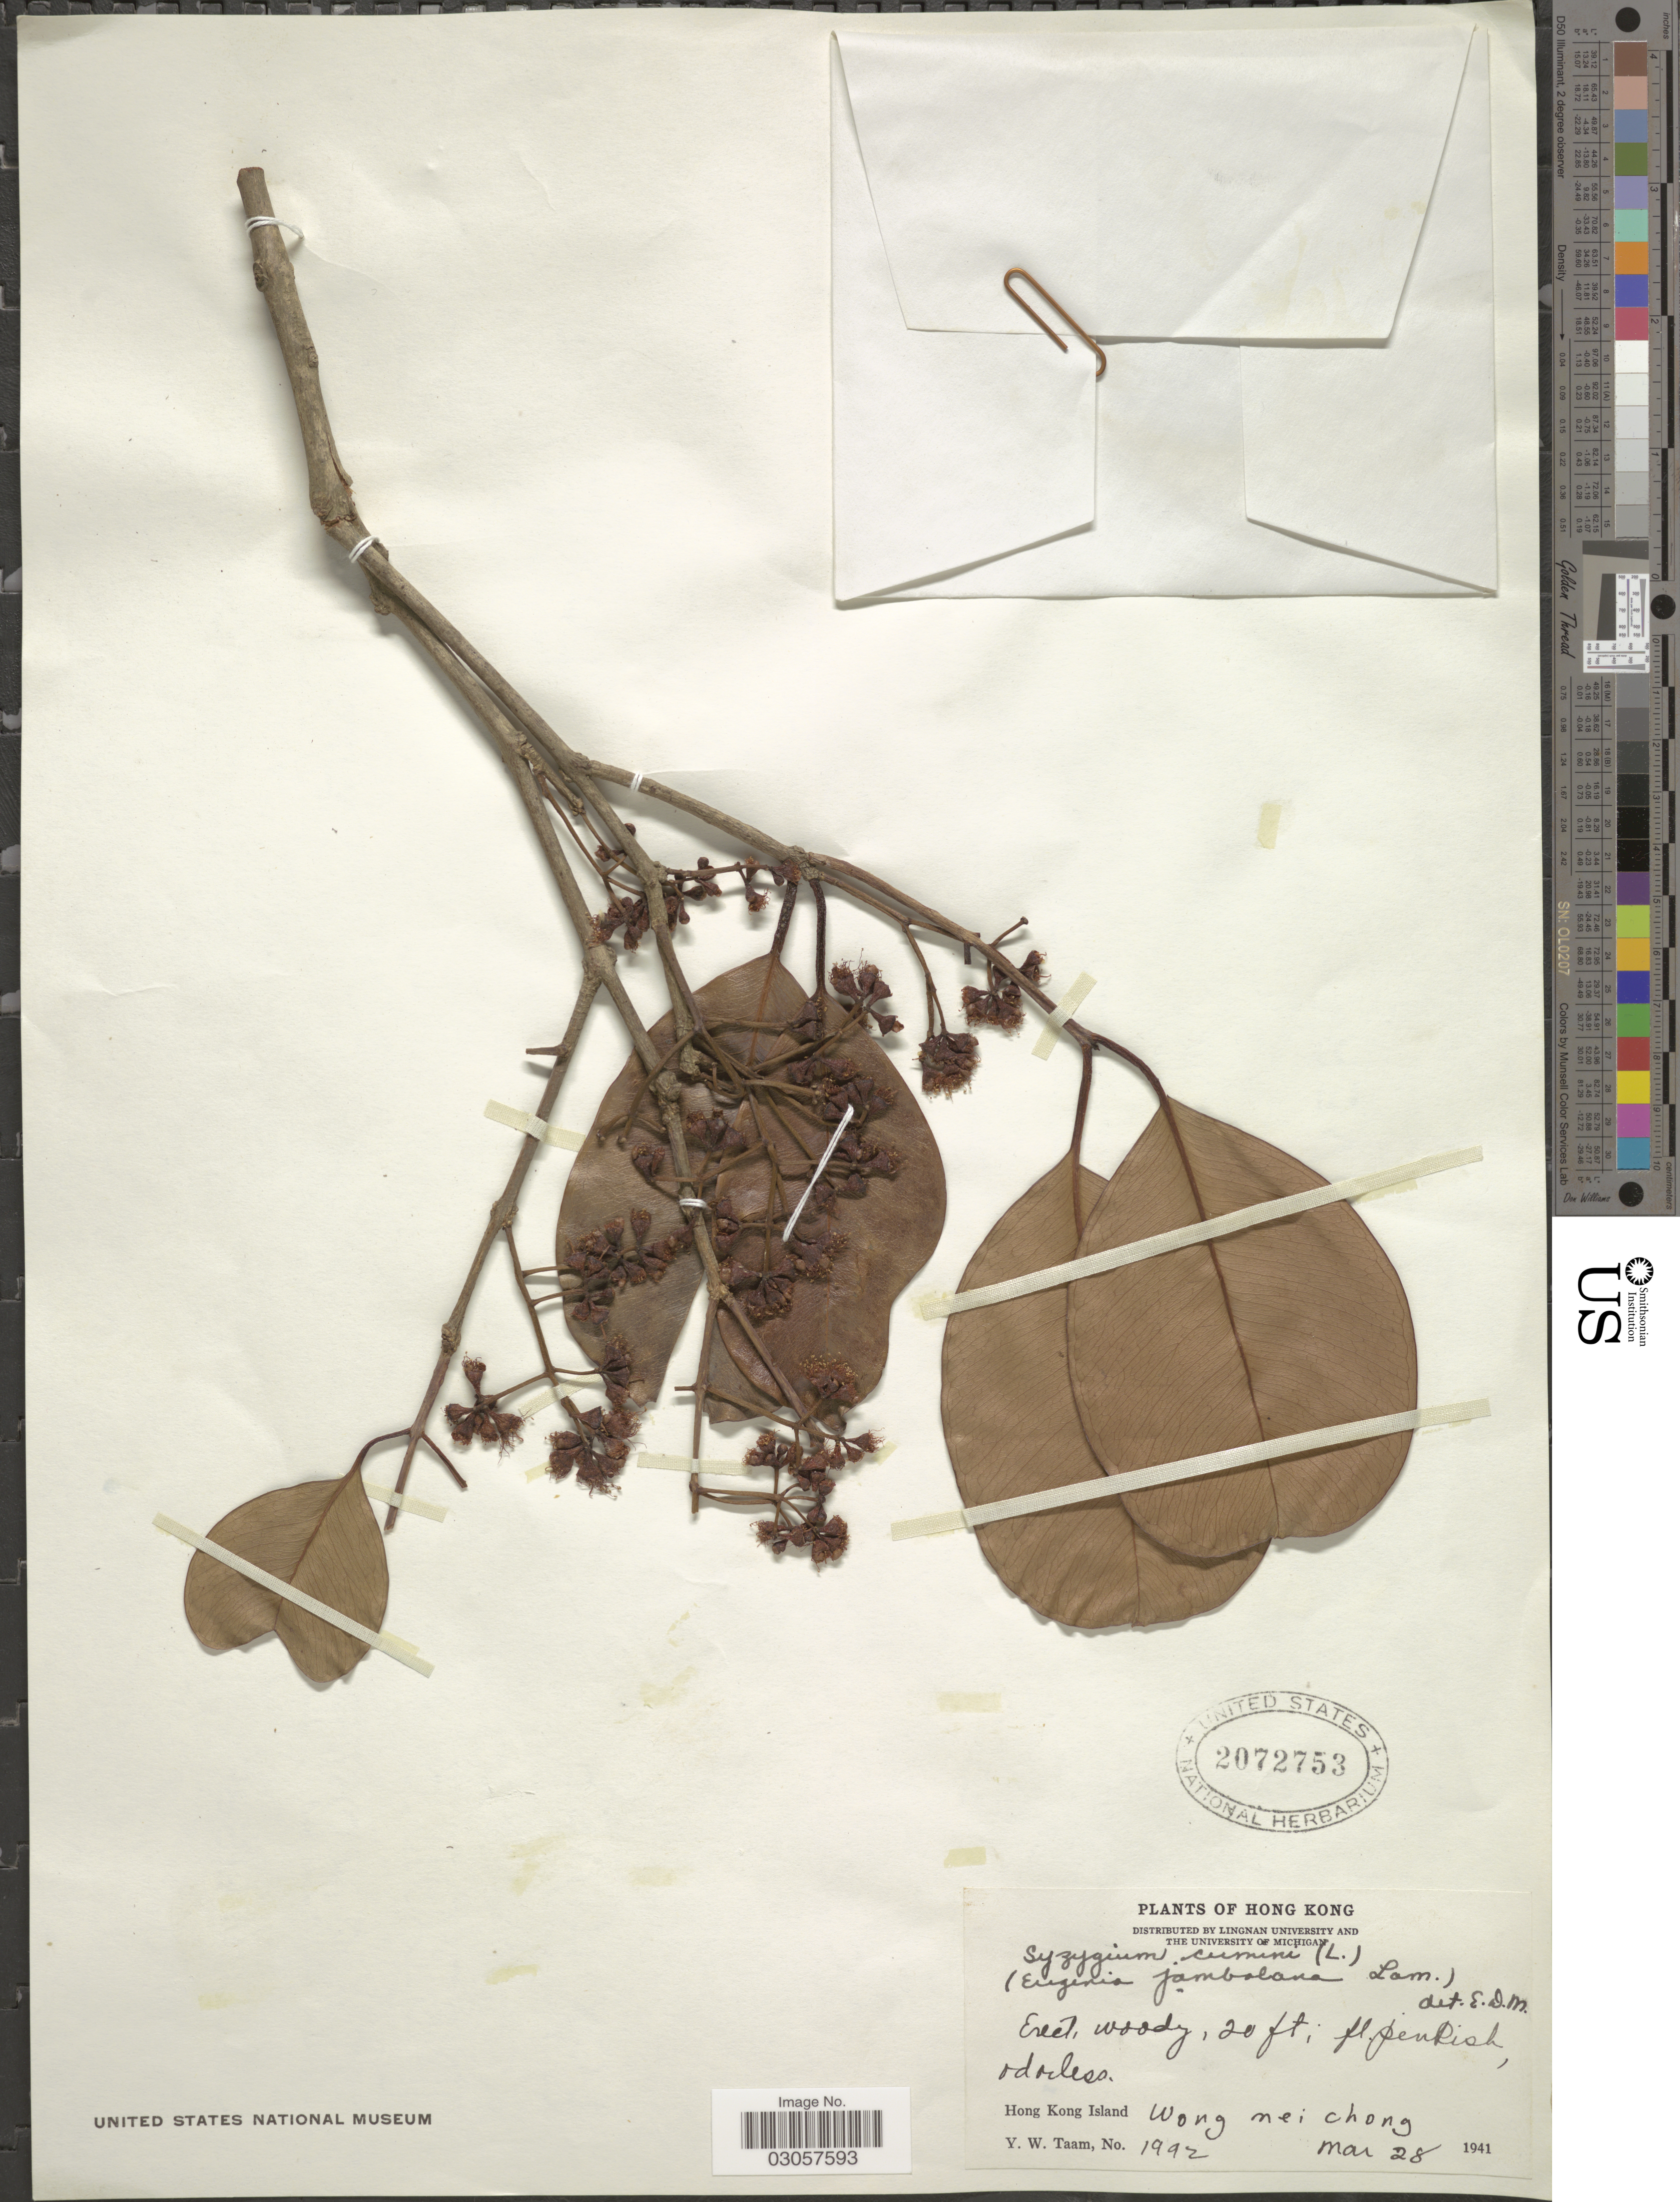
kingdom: Plantae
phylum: Tracheophyta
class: Magnoliopsida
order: Myrtales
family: Myrtaceae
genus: Syzygium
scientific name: Syzygium cumini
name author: (L.) Skeels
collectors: Y. W. Taam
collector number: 1992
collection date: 1941-03-28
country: China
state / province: Hong Kong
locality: Hong Kong Island Wong nei chong.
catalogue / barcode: US 2072753